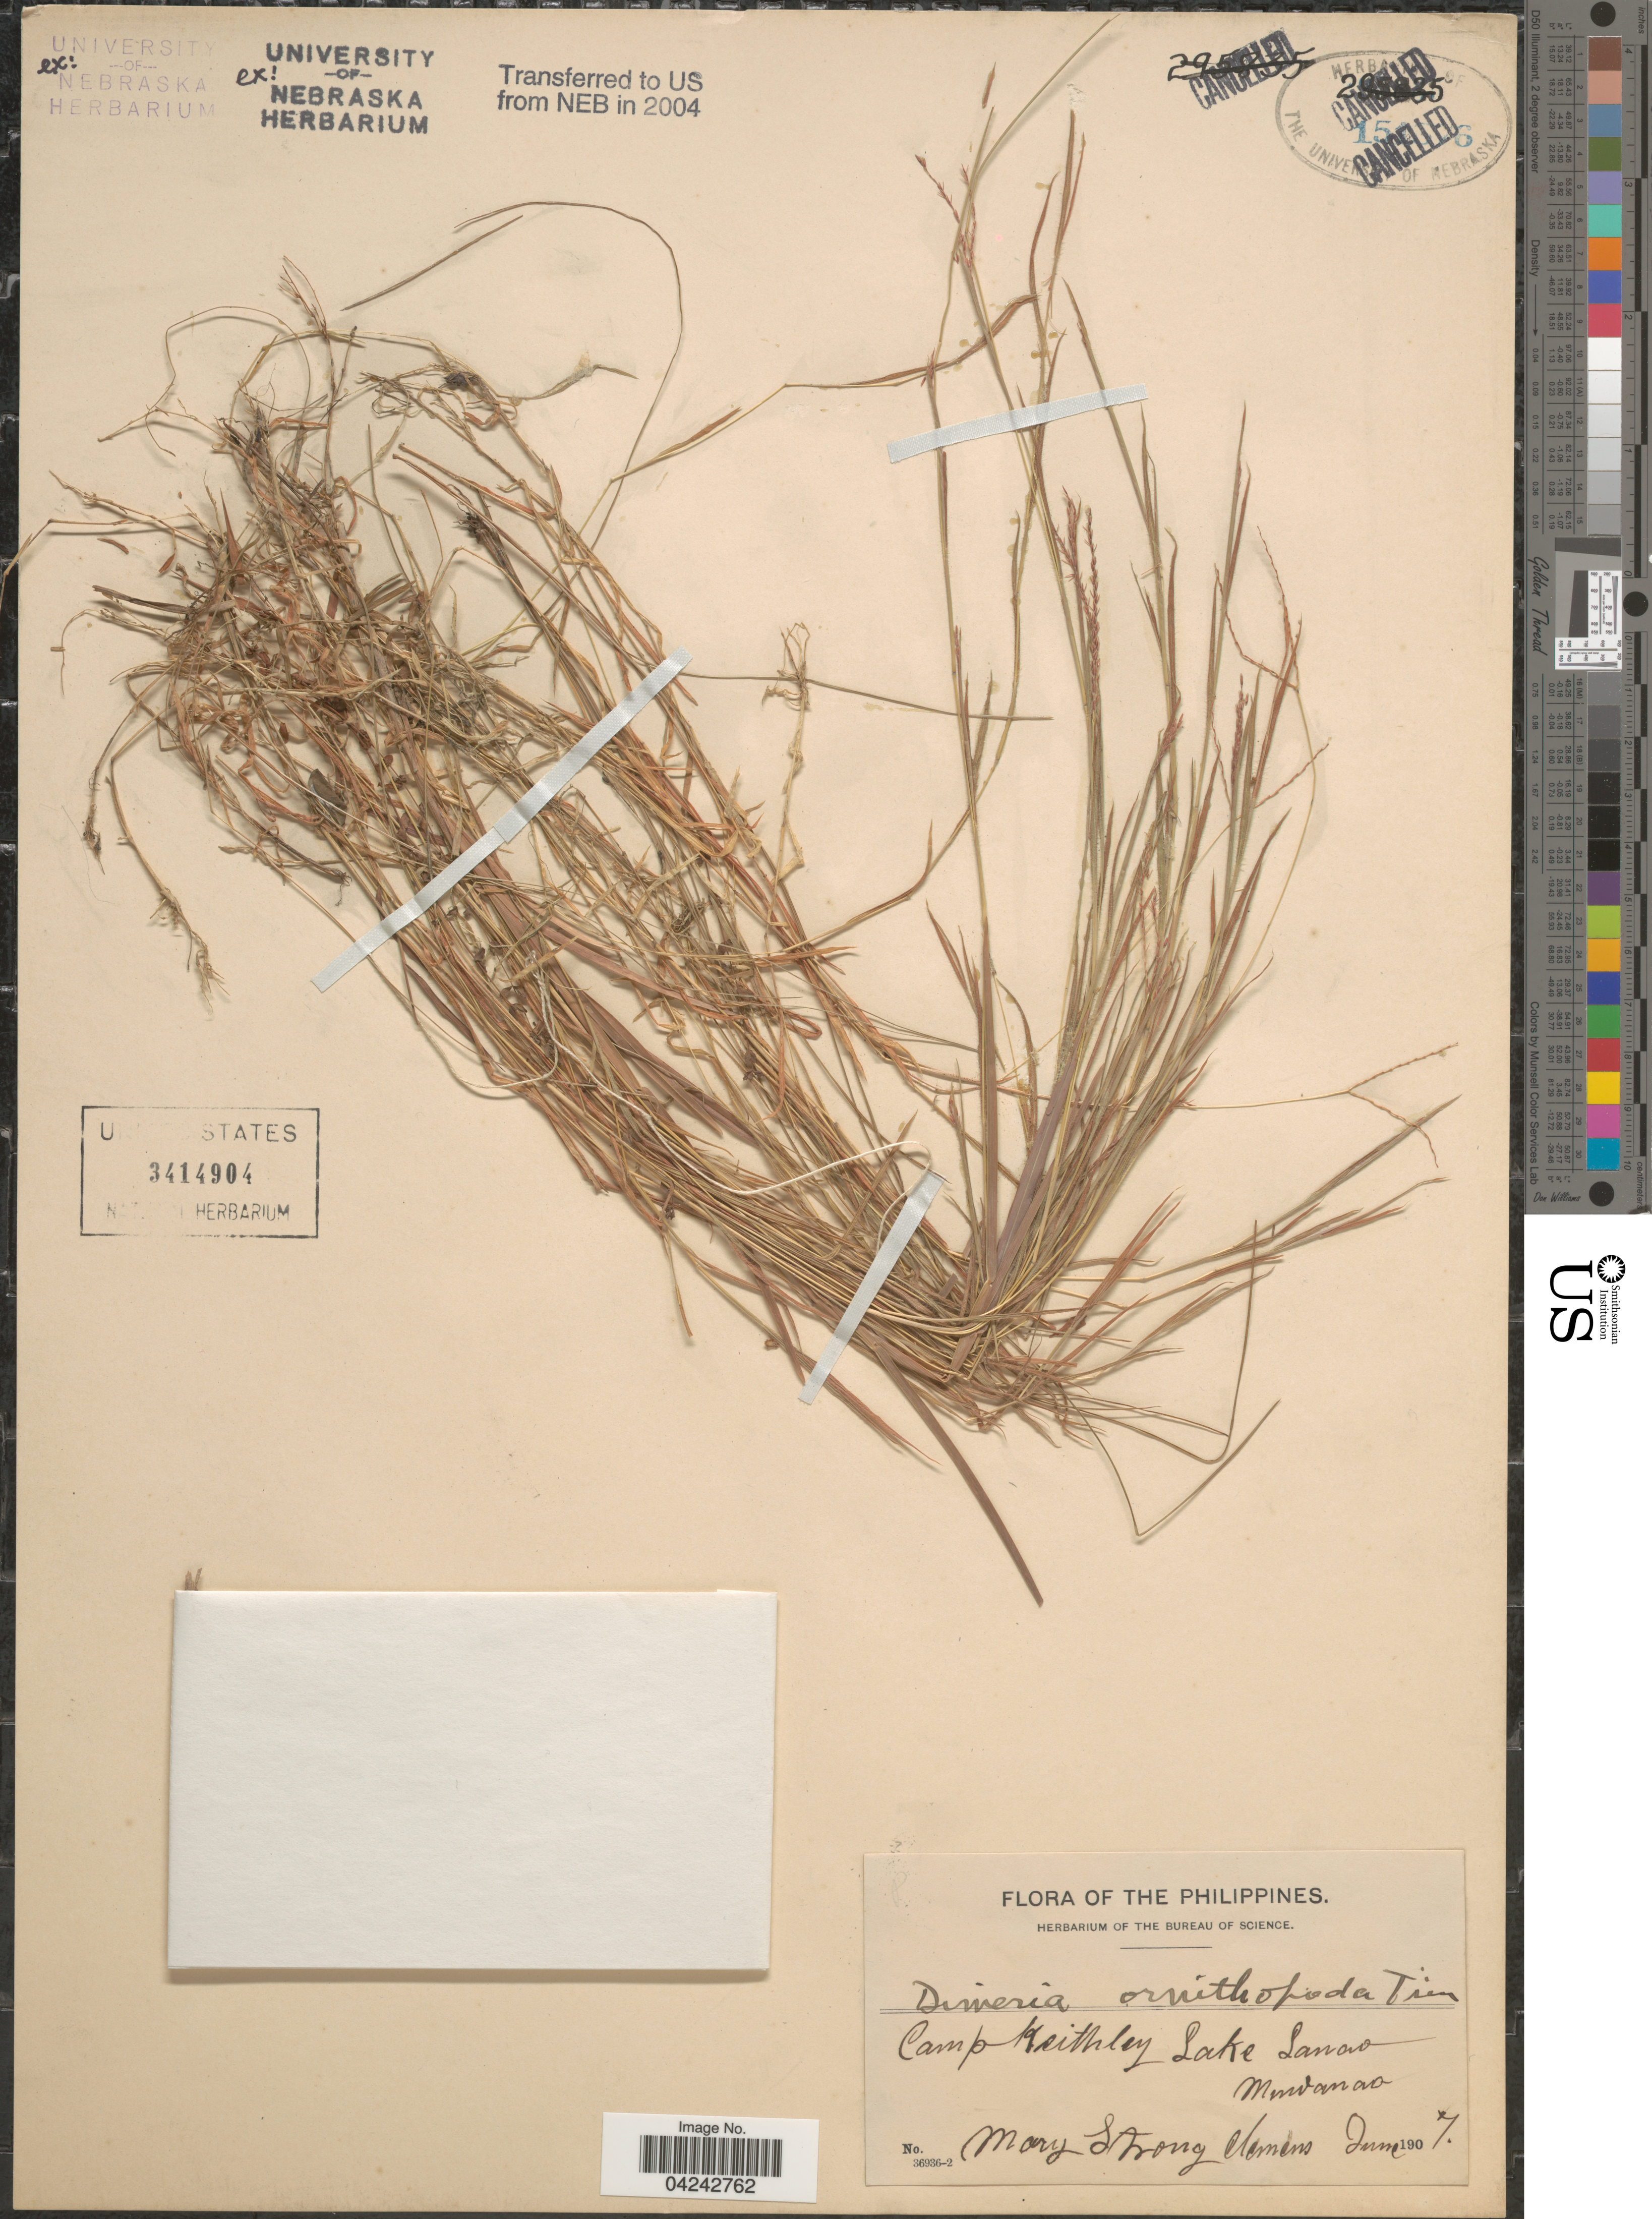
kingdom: Plantae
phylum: Tracheophyta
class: Liliopsida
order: Poales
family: Poaceae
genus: Dimeria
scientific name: Dimeria ornithopoda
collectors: M. S. Clemens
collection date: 1907-06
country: Philippines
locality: Camp Keithley. Lake Lanao. Mindanao.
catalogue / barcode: US 3414904